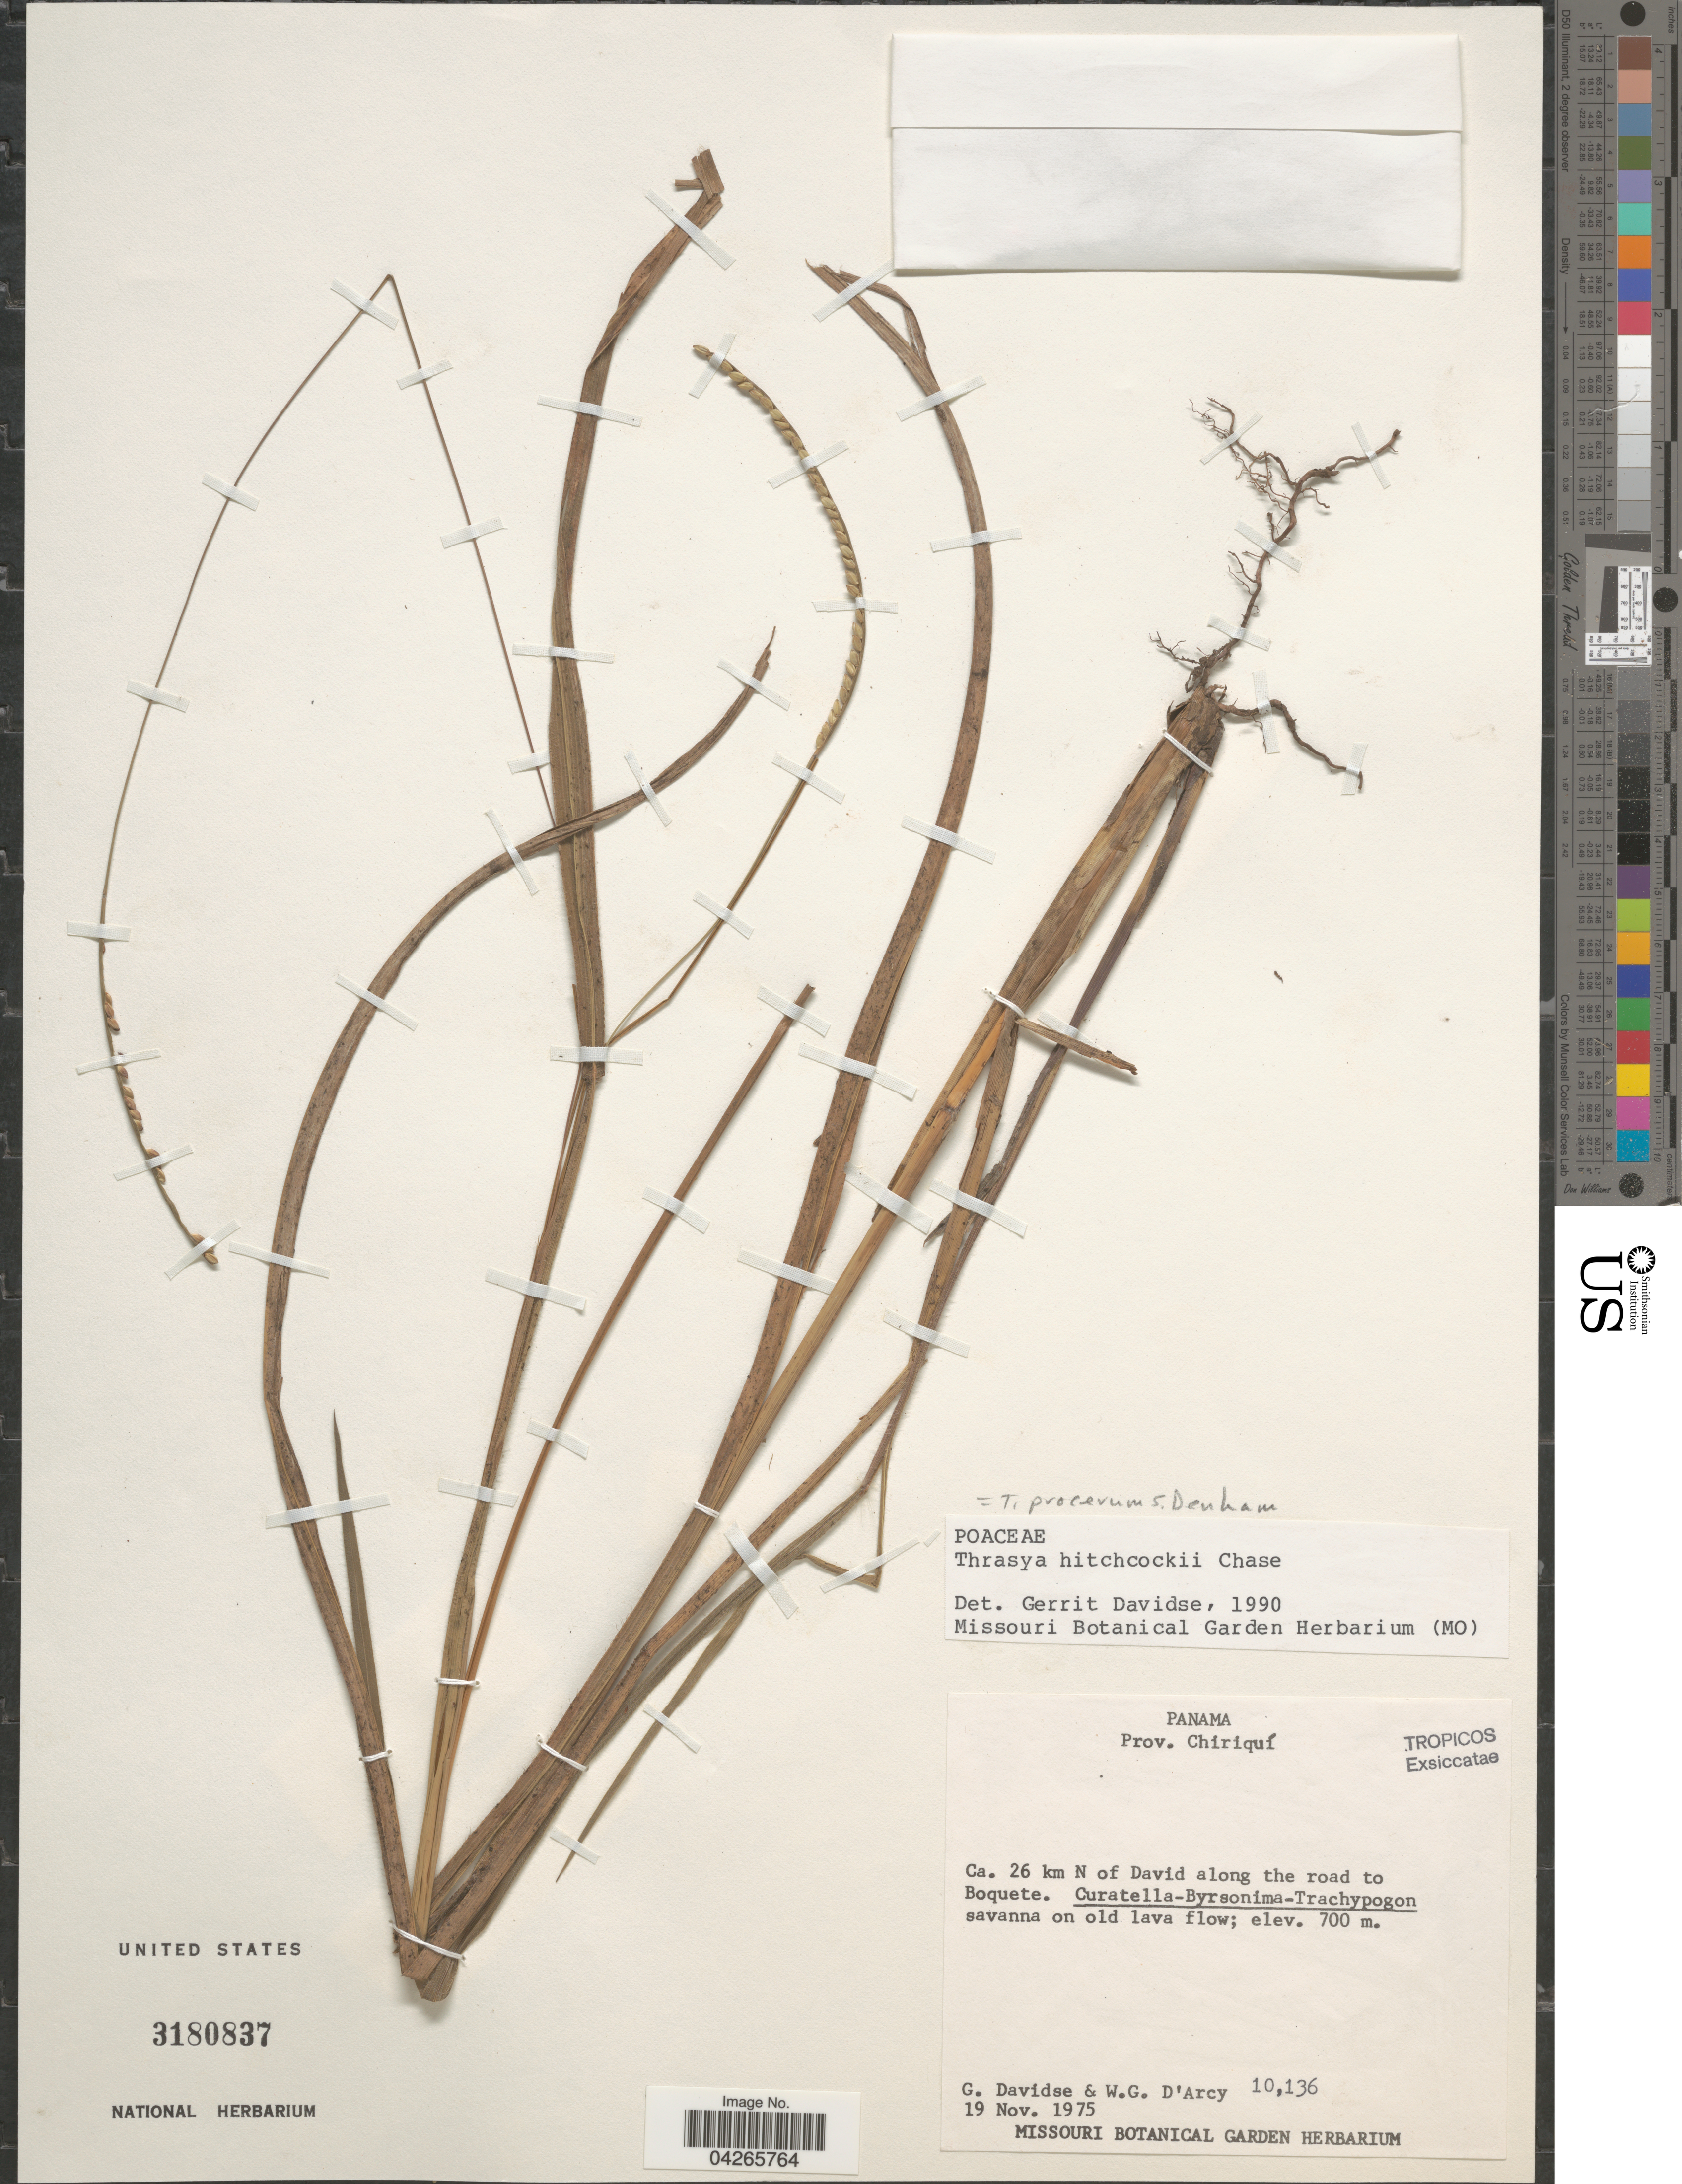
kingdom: Plantae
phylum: Tracheophyta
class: Liliopsida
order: Poales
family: Poaceae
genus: Paspalum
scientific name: Paspalum procerum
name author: S. Denham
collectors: G. Davidse & W. G. D'Arcy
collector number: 10136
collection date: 1975-11-19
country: Panama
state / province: Chiriqui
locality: Ca. 26 km N of David along the road to Boquete.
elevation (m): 700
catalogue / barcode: US 3180837